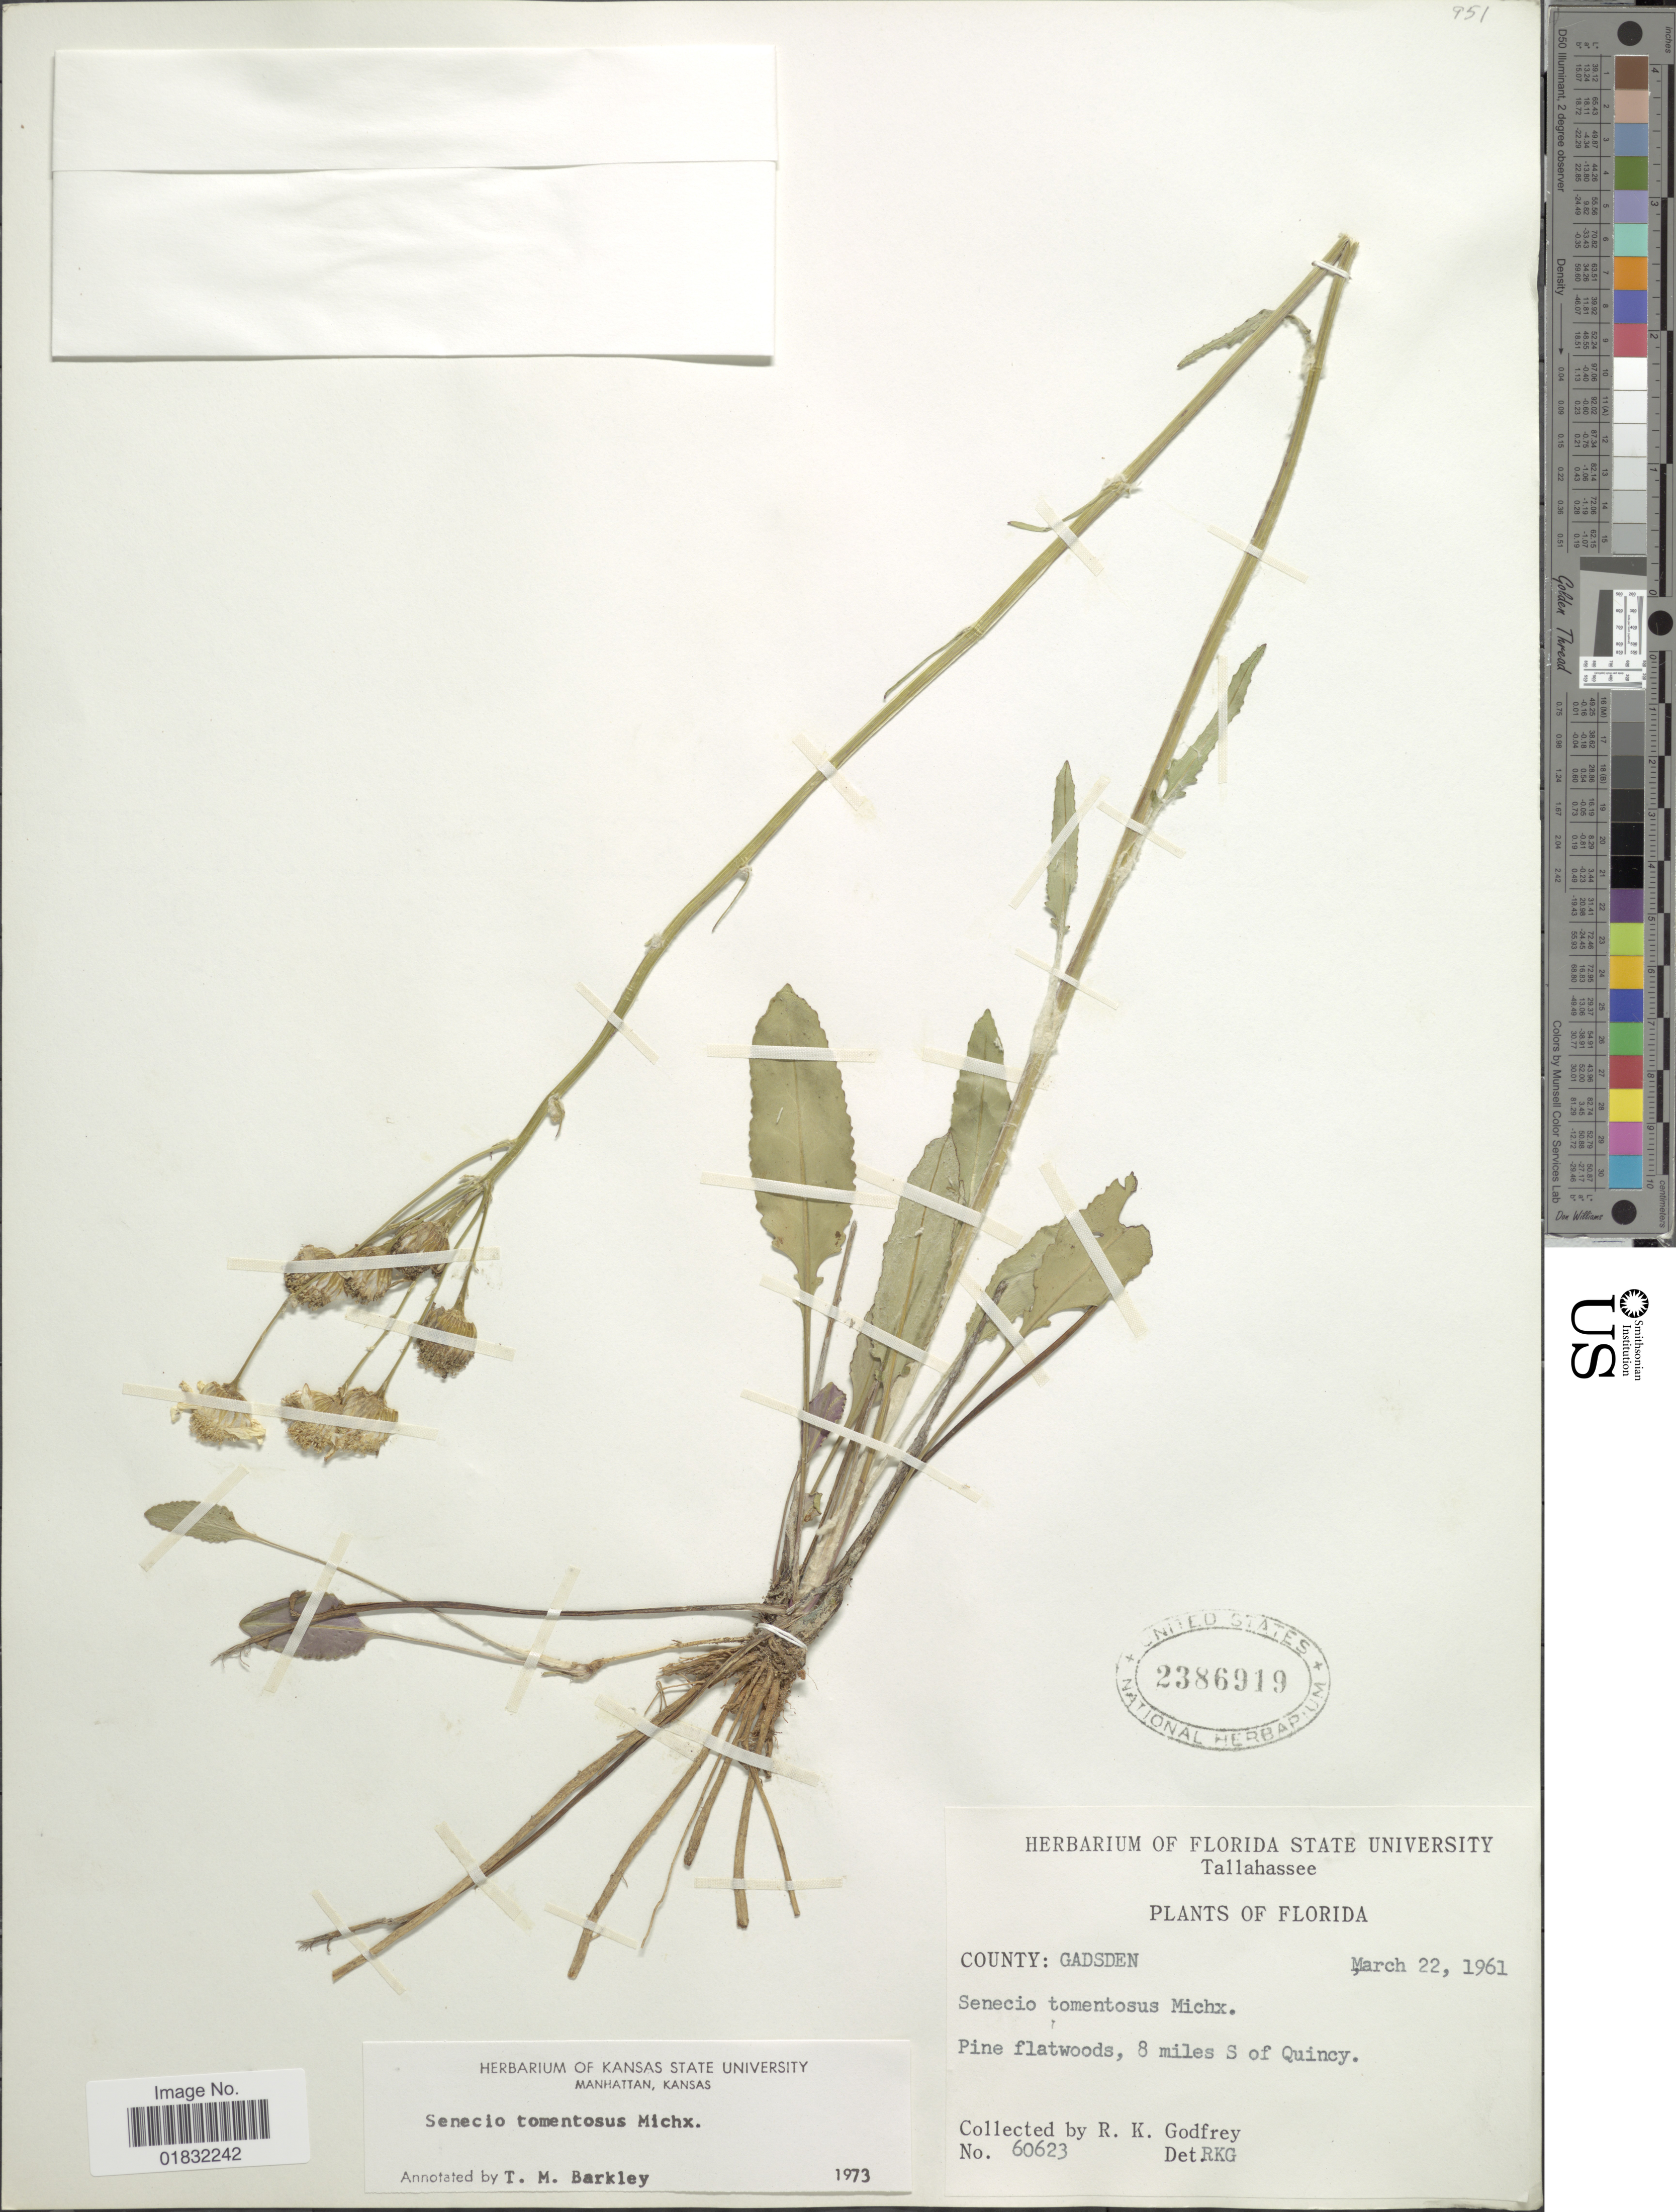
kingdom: Plantae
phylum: Tracheophyta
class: Magnoliopsida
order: Asterales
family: Asteraceae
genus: Packera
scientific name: Packera dubia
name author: (Spreng.) Trock & Mabb.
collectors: R. K. Godfrey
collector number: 60623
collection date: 1961-03-22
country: United States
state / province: Florida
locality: County: Gadsden, Pine flatwoods, 8 miles S of Quincy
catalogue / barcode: US 2386919